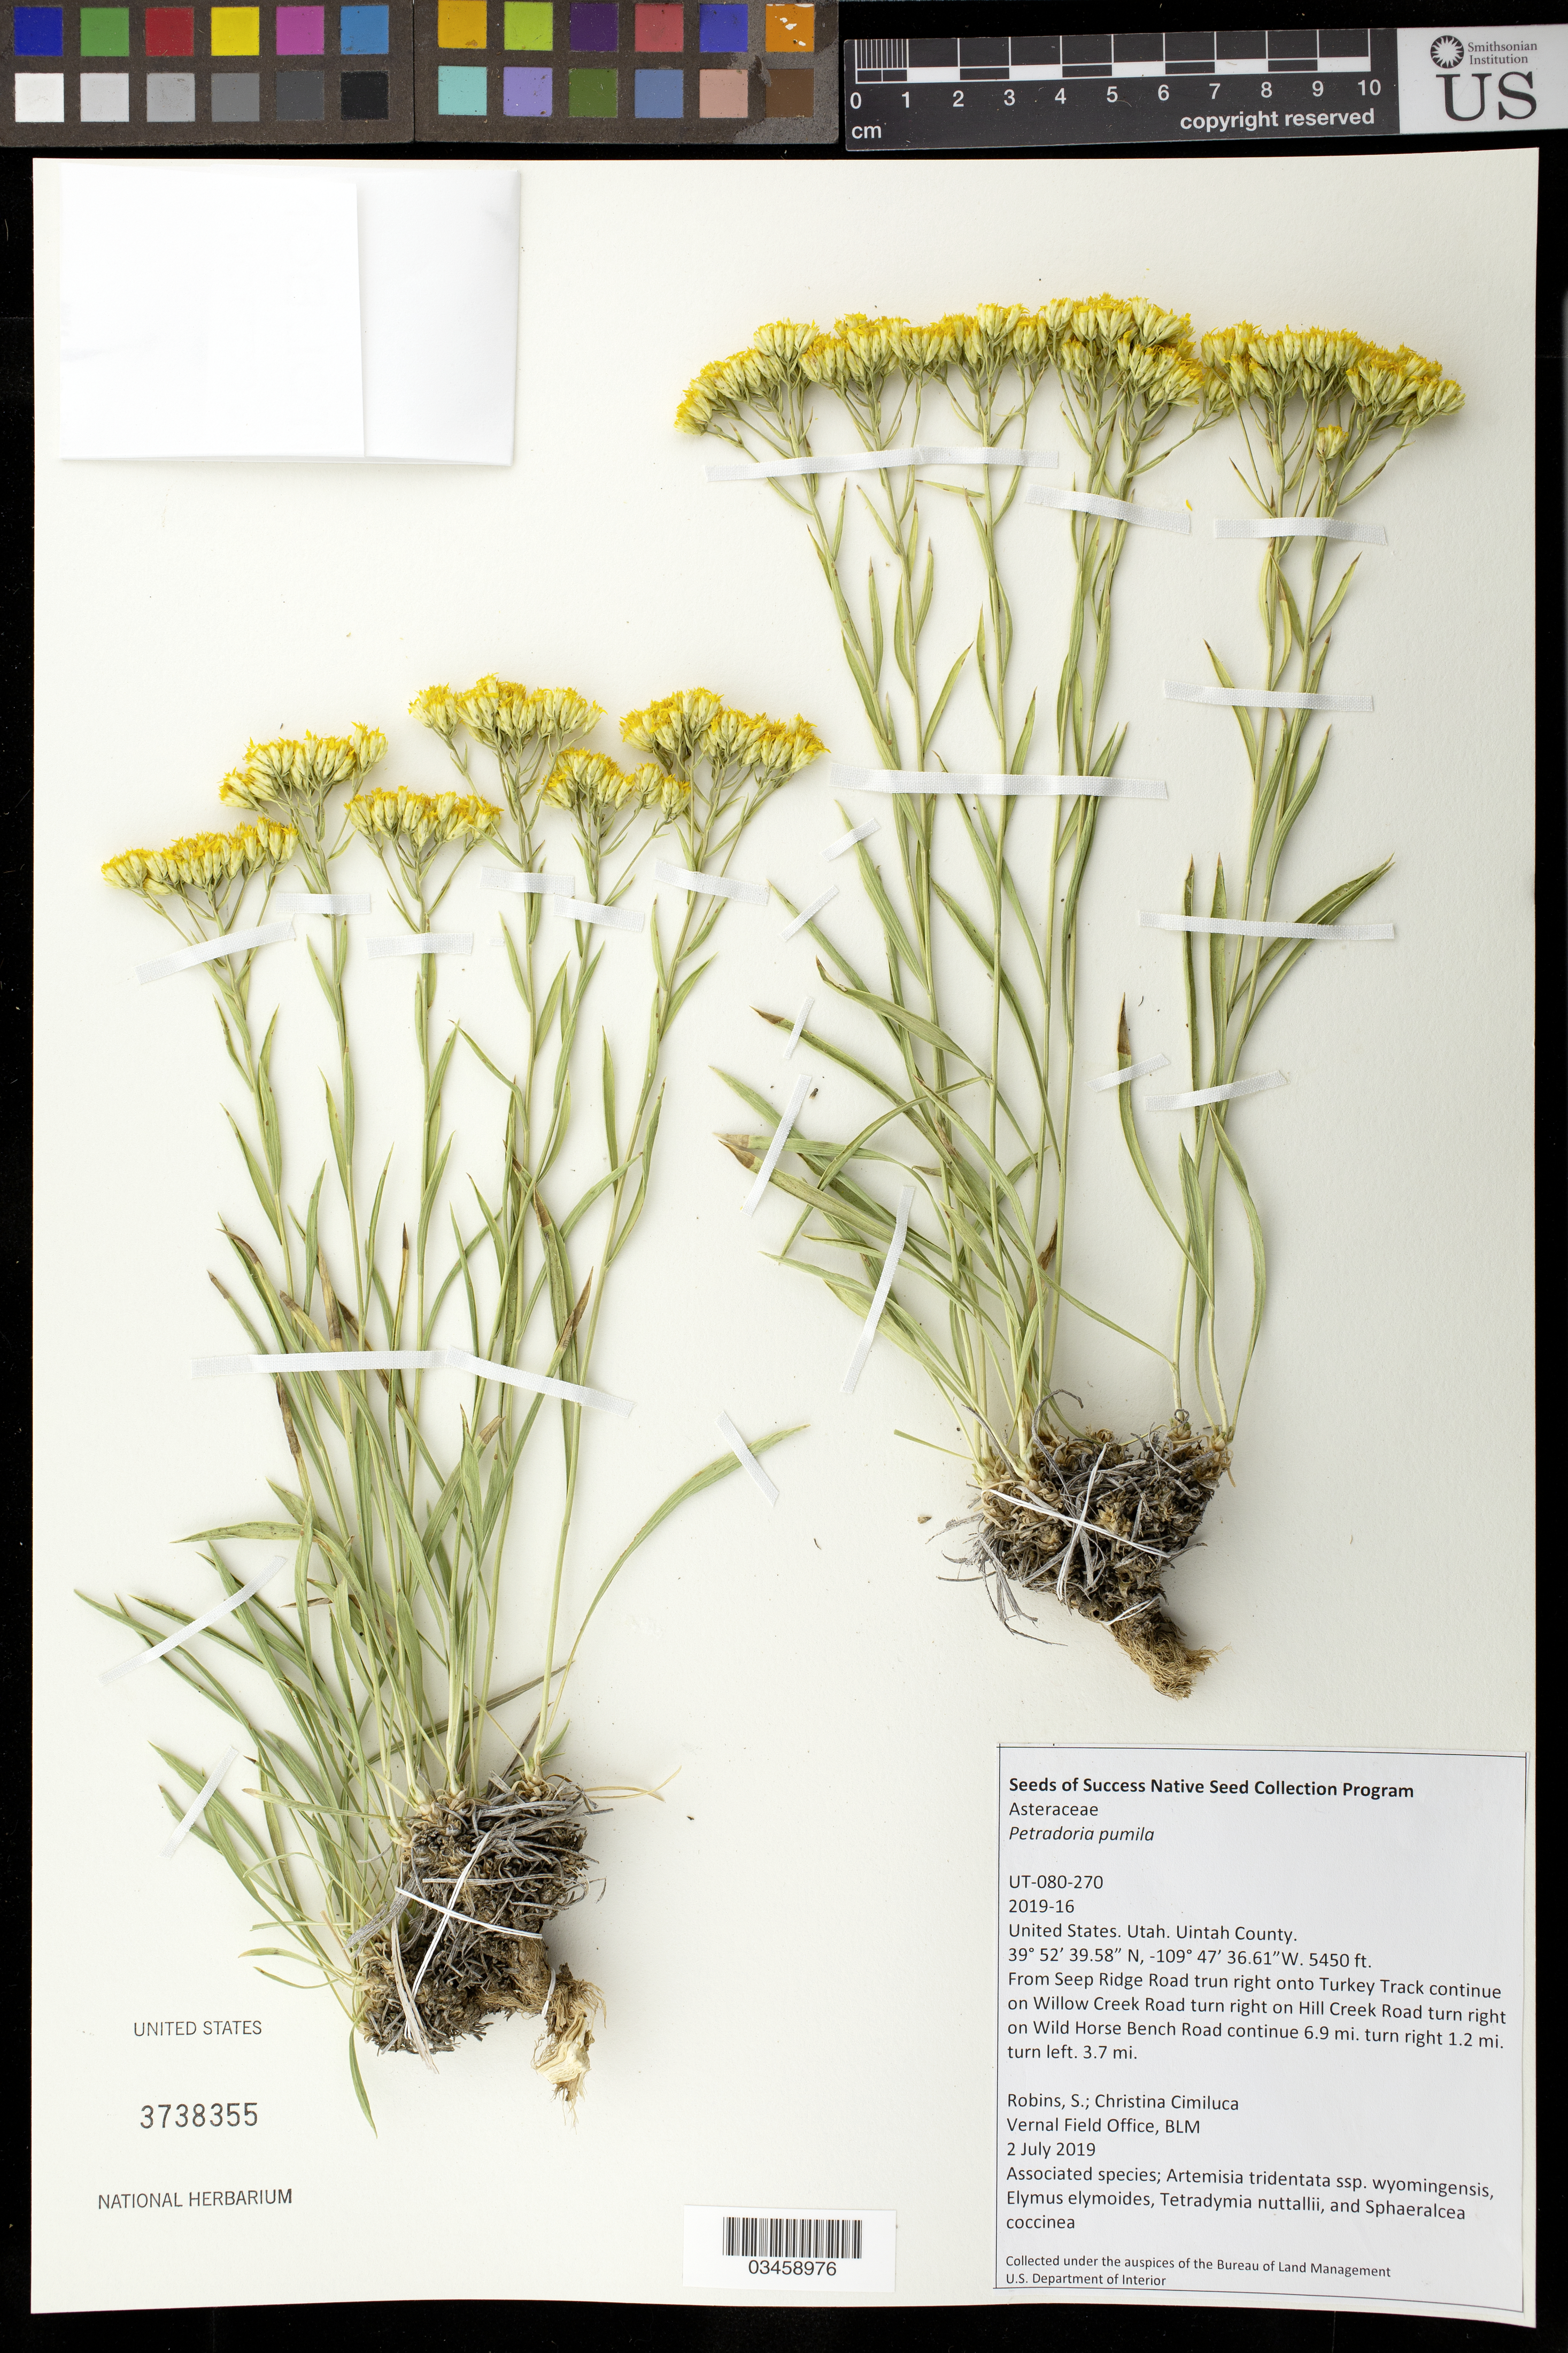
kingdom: Plantae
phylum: Tracheophyta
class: Magnoliopsida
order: Asterales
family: Asteraceae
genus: Petradoria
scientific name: Petradoria pumila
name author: (Nutt.) Greene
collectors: S. Robins & C. Cimiluca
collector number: UT080-270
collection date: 2019-07-02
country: United States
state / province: Utah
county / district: Uintah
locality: From Seep Ridge Road turn right onto Turkey Track continue on Willow Creek Road turn right on Hill Creek Road turn right on Wild Horse Bench Road continue 6.9 mi turn right 1.2 turn left 3.7 mi.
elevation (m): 1661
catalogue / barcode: US 3738355